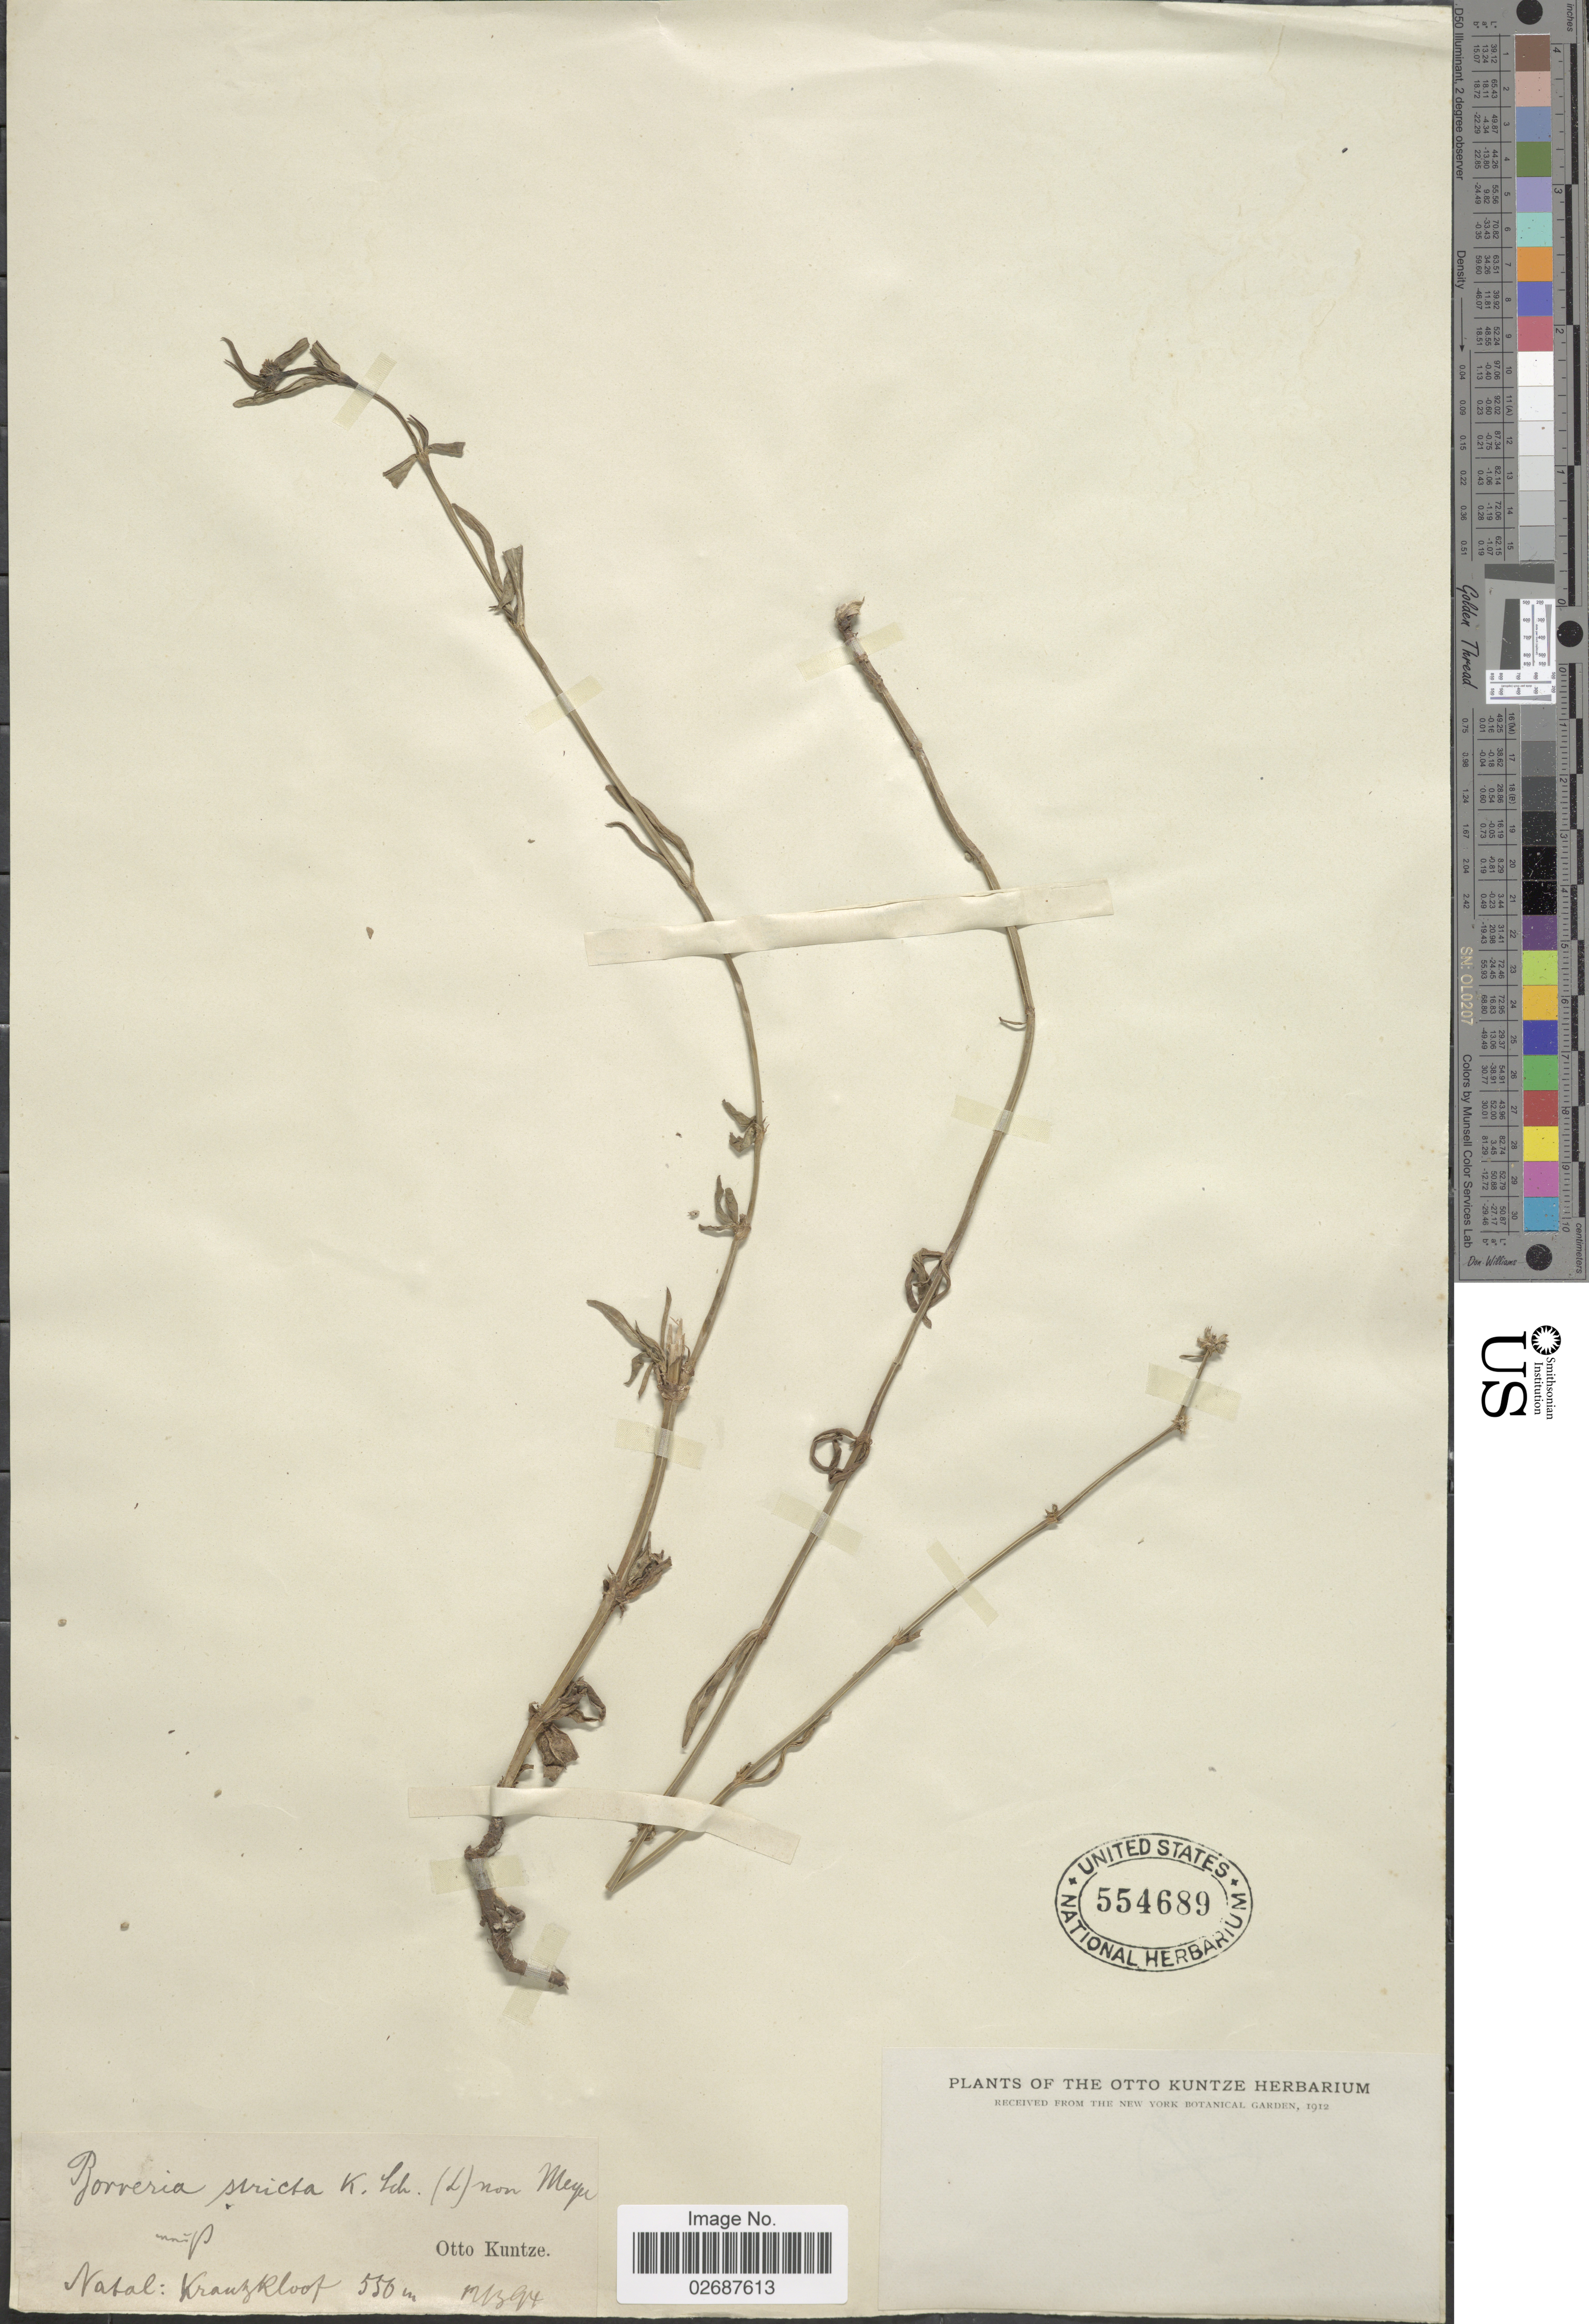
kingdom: Plantae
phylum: Tracheophyta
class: Magnoliopsida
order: Gentianales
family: Rubiaceae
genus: Borreria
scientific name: Borreria pusilla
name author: (Wall.) DC.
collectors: C.E.O. Kuntze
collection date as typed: Transcribed d/m/y: 12/3/94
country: South Africa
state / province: KwaZulu-Natal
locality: Natal: KransKloof.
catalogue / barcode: US 554689